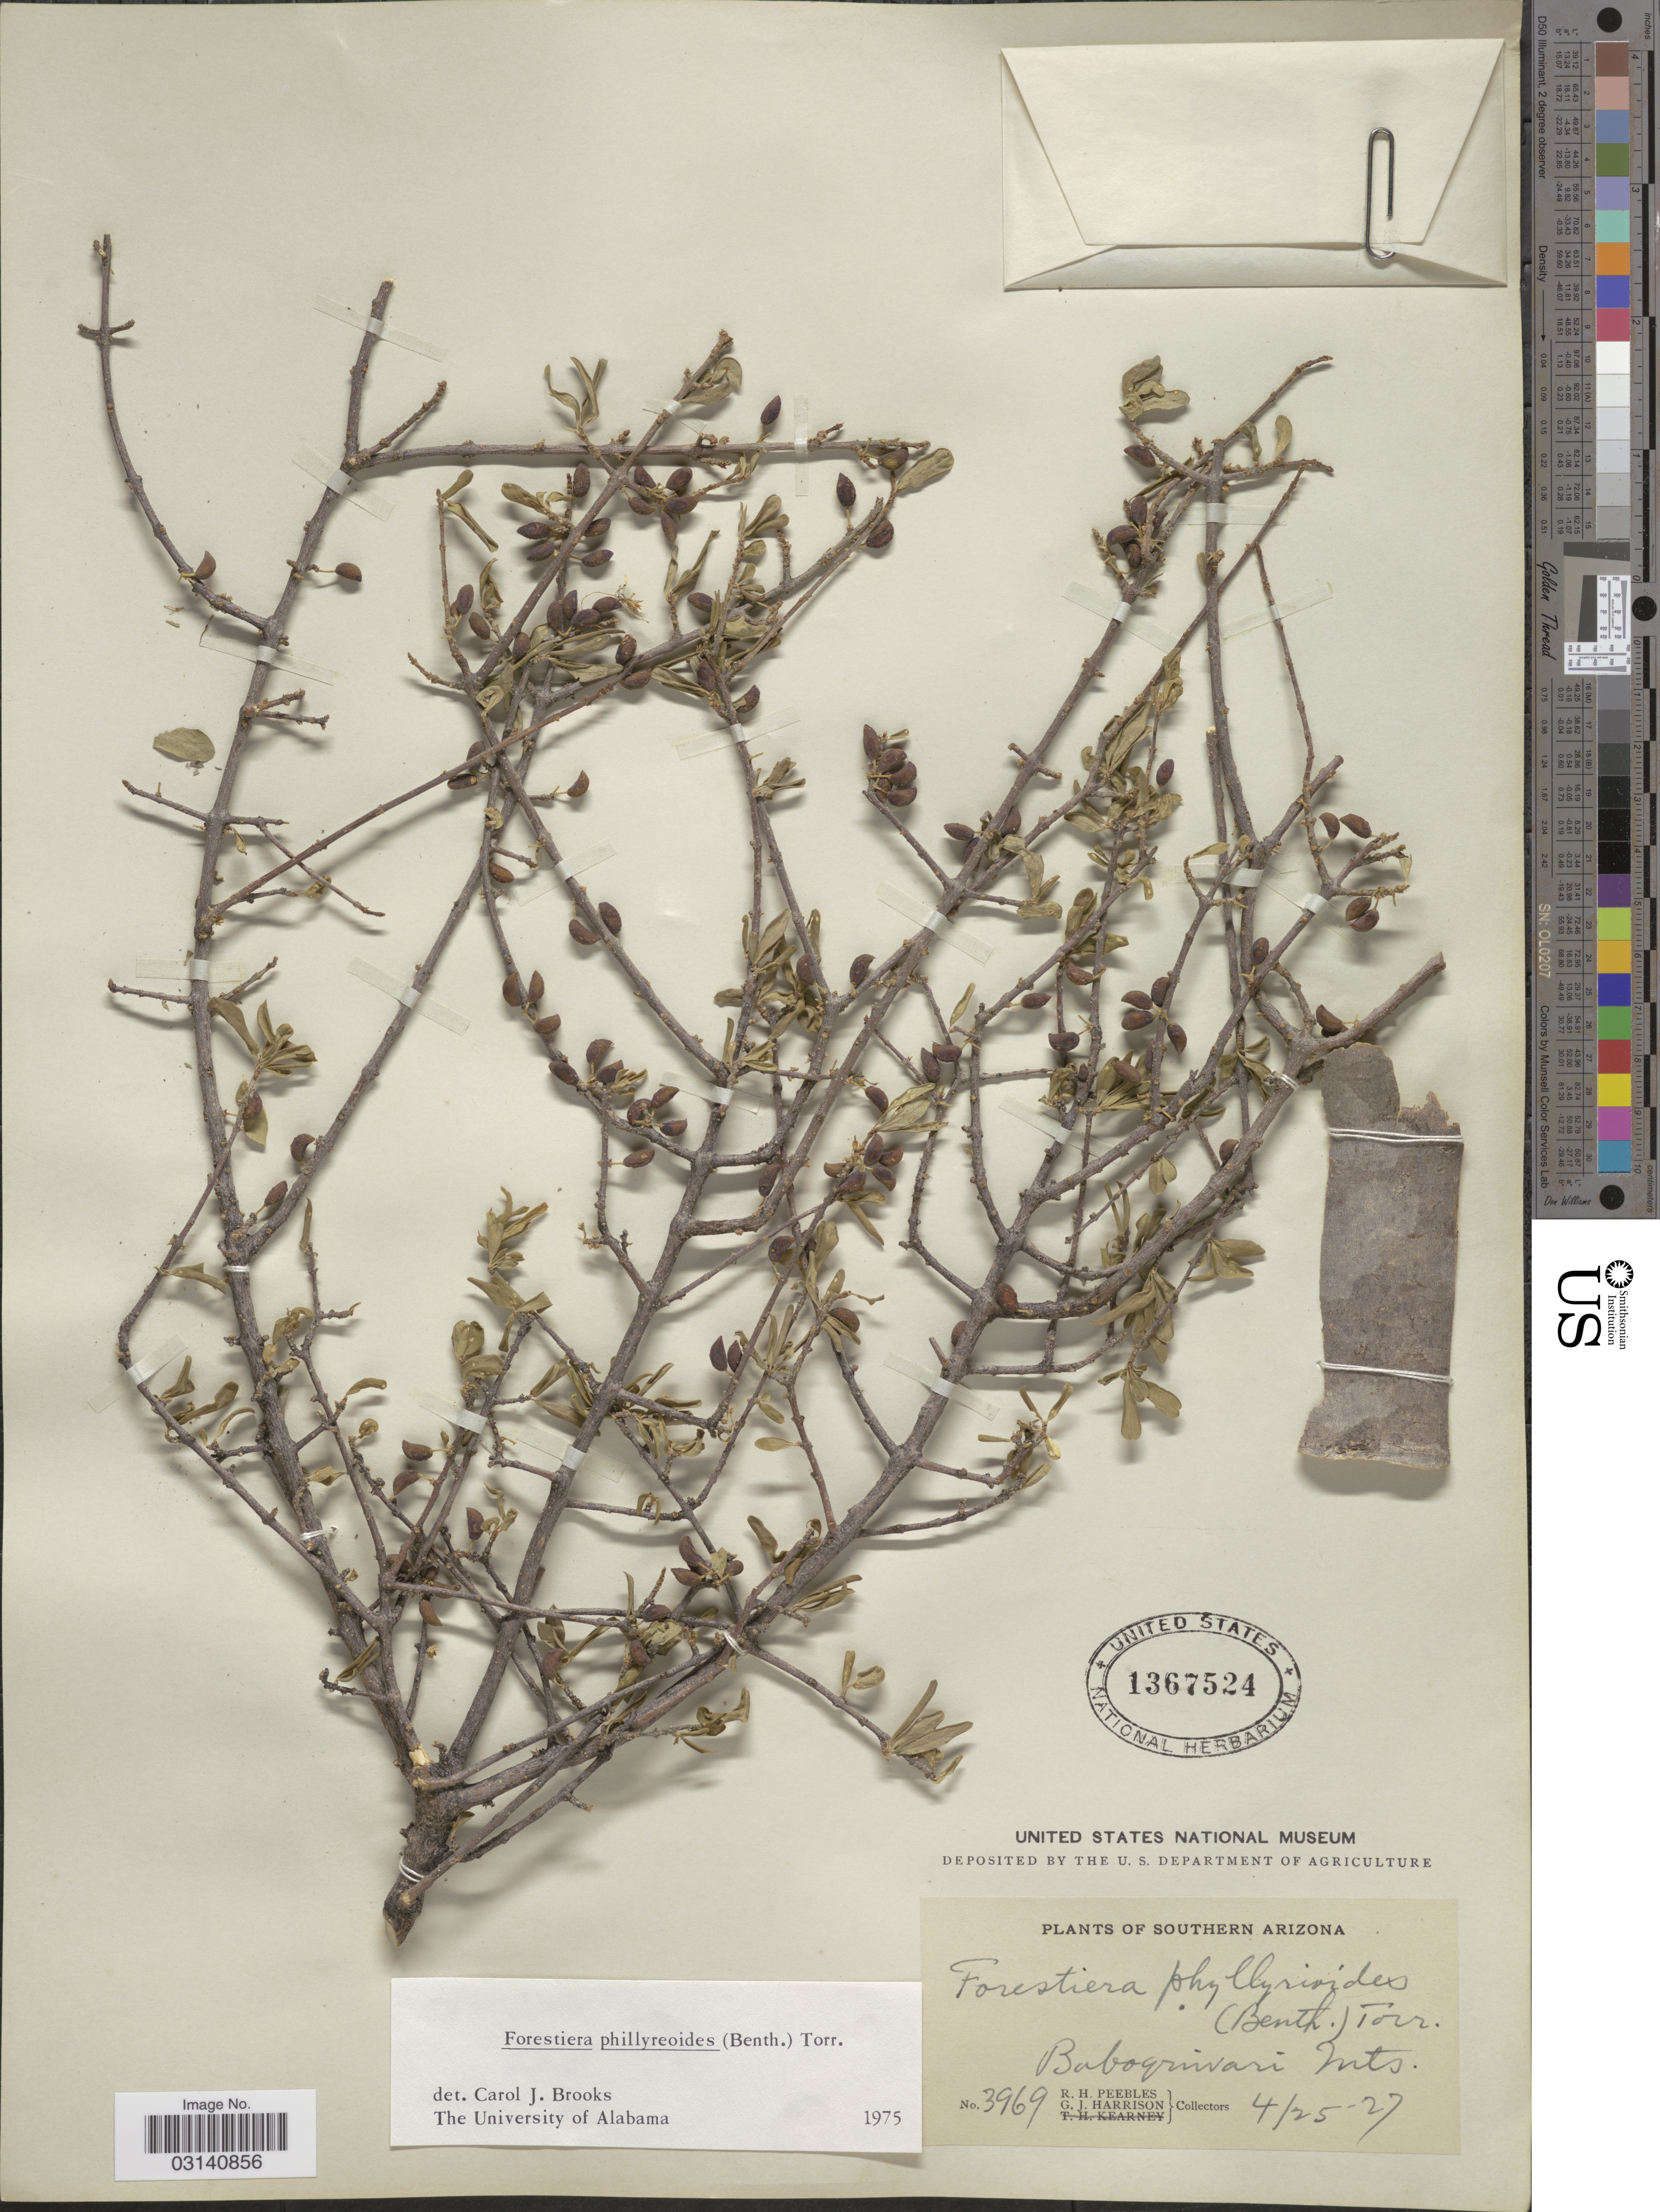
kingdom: Plantae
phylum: Tracheophyta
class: Magnoliopsida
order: Lamiales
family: Oleaceae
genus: Forestiera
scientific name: Forestiera phillyreoides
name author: (Benth.) Torr.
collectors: R. H. Peebles & G. J. Harrison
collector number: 3969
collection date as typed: Transcribed d/m/y: 25/4/27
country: United States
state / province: Arizona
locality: Southern Arizona. Baboquivari Mts.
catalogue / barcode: US 1367524